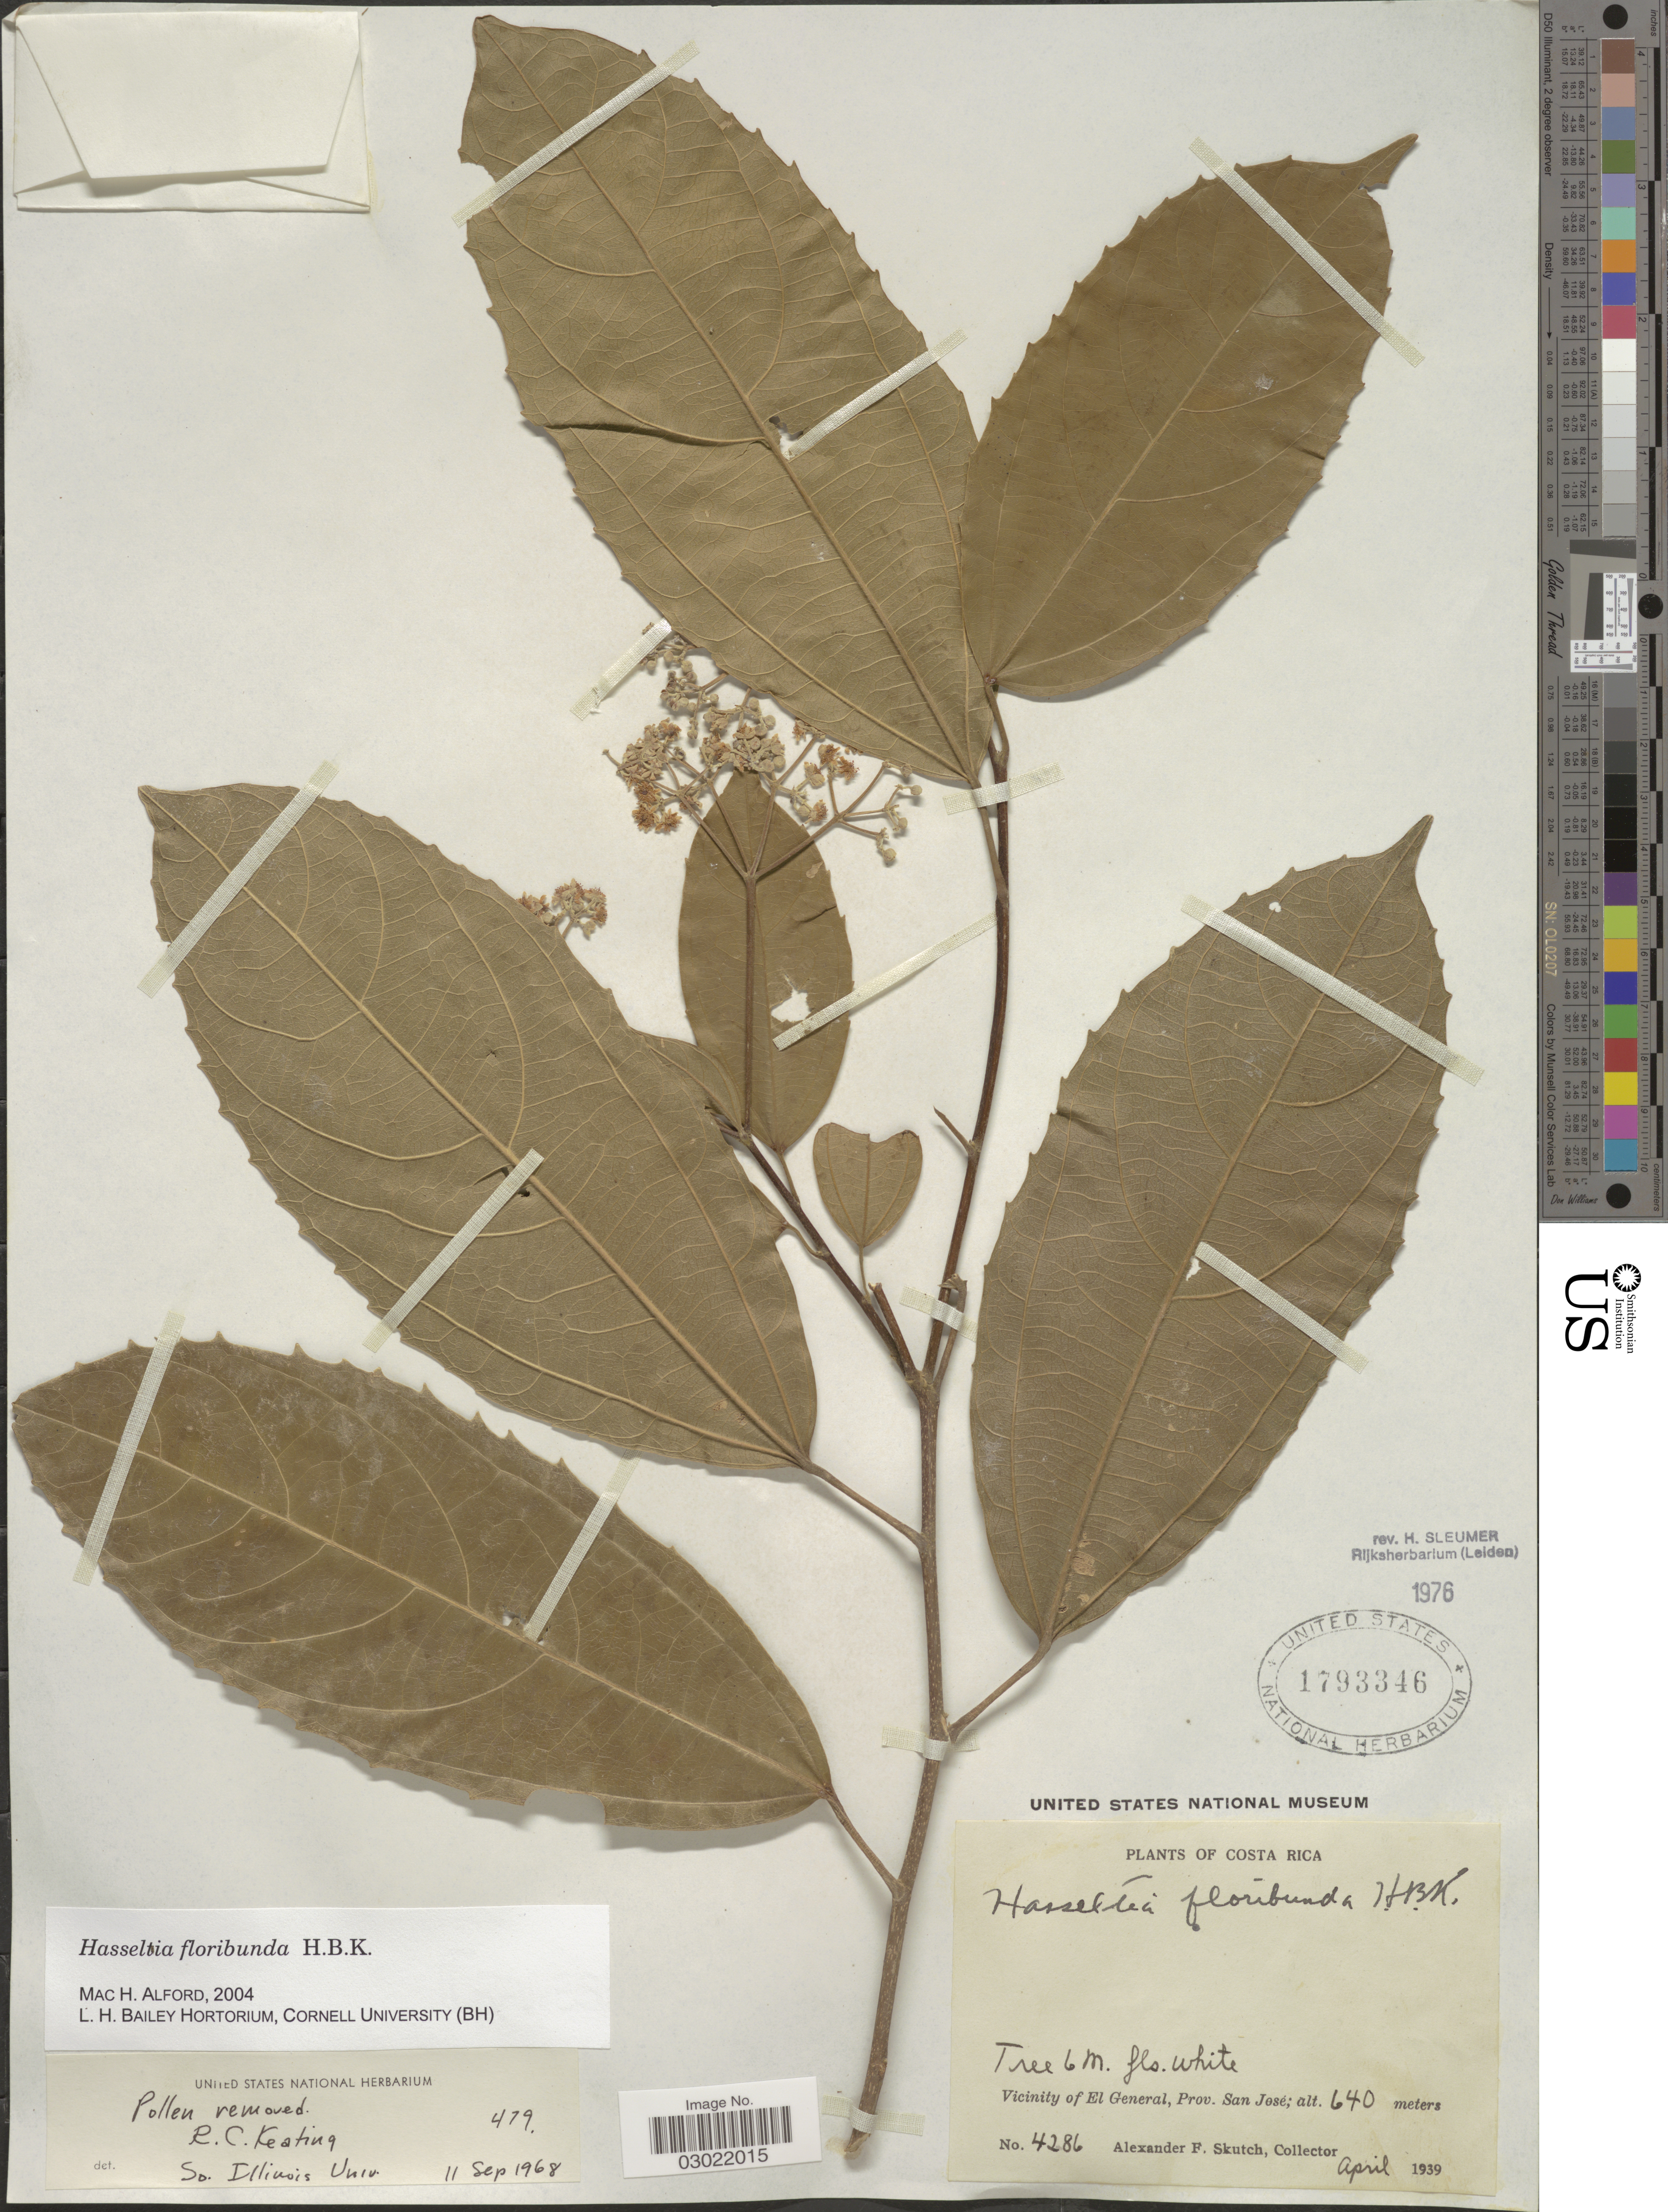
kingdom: Plantae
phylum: Tracheophyta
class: Magnoliopsida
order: Malpighiales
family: Salicaceae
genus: Hasseltia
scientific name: Hasseltia floribunda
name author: Kunth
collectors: A. F. Skutch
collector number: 4286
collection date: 1939-04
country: Costa Rica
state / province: San José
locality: Vicinity of El General.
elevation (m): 640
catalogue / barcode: US 1793346